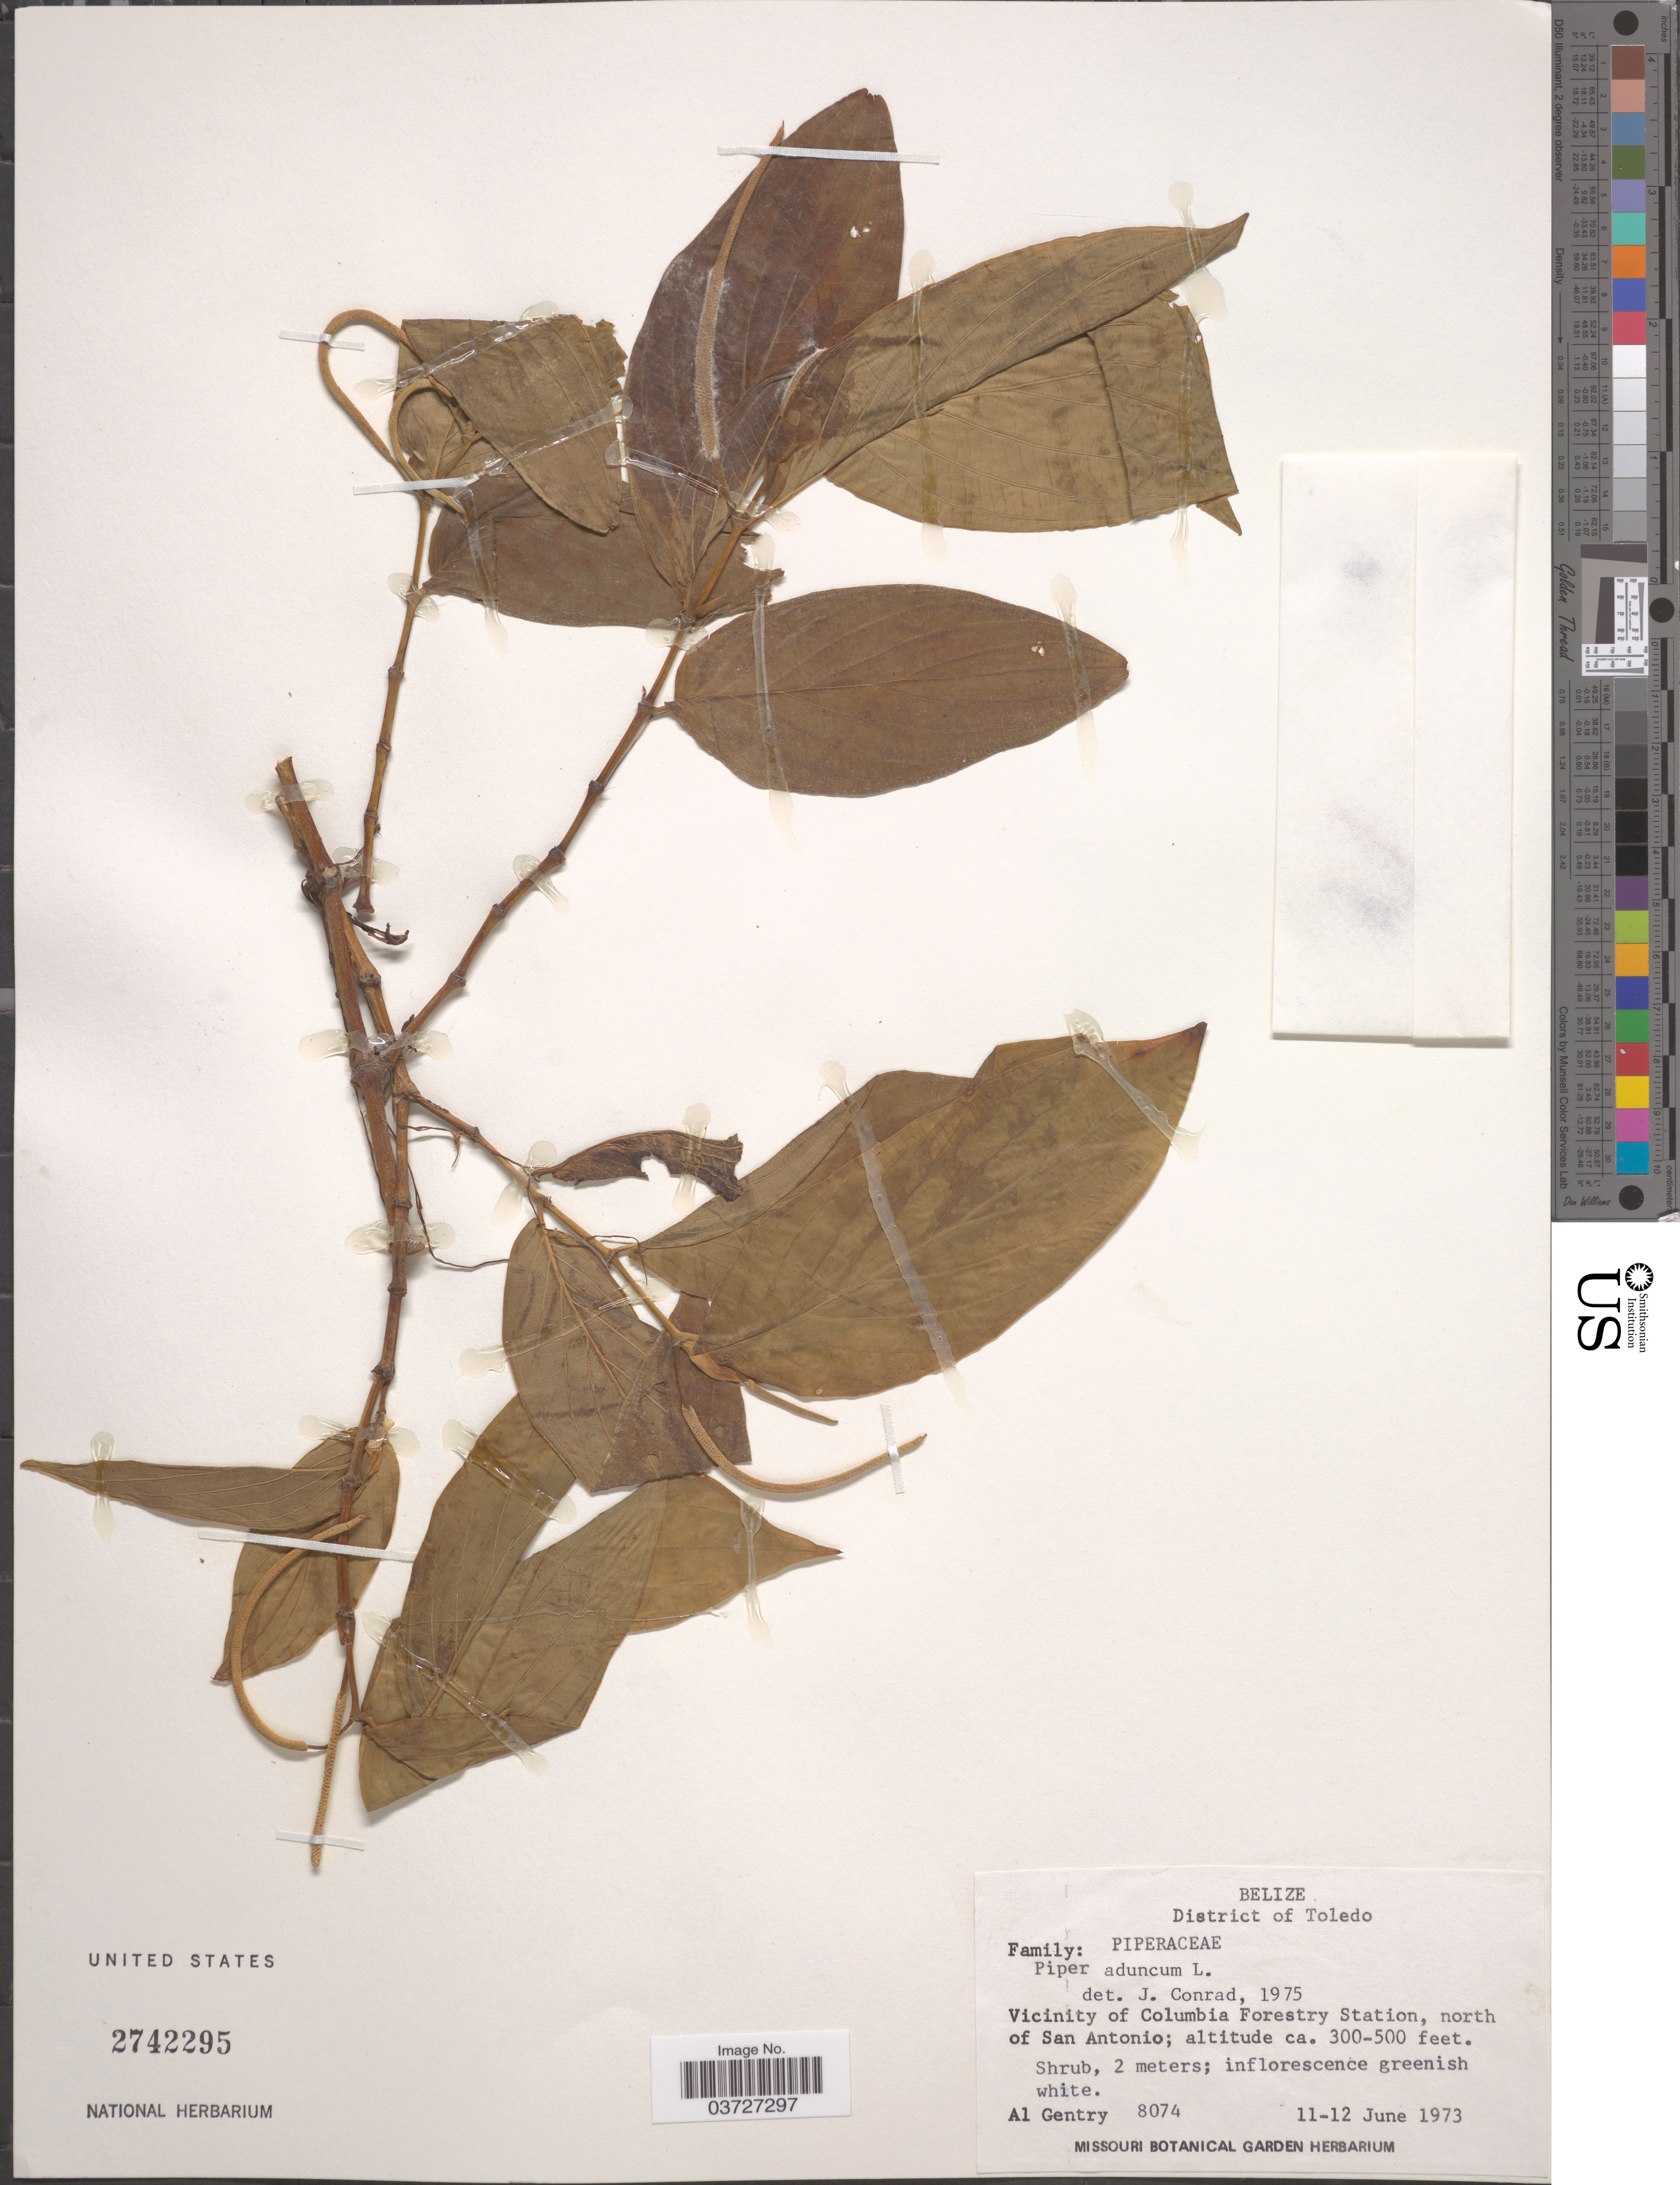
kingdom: Plantae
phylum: Tracheophyta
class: Magnoliopsida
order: Piperales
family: Piperaceae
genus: Piper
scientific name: Piper aduncum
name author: L.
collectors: A. H. Gentry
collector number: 8074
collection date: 1973-06-11/1973-06-12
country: Belize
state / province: Toledo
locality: District of Toledo. Vicinity of Columbia Forestry Station, north of San Antonio.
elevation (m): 91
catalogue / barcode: US 2742295